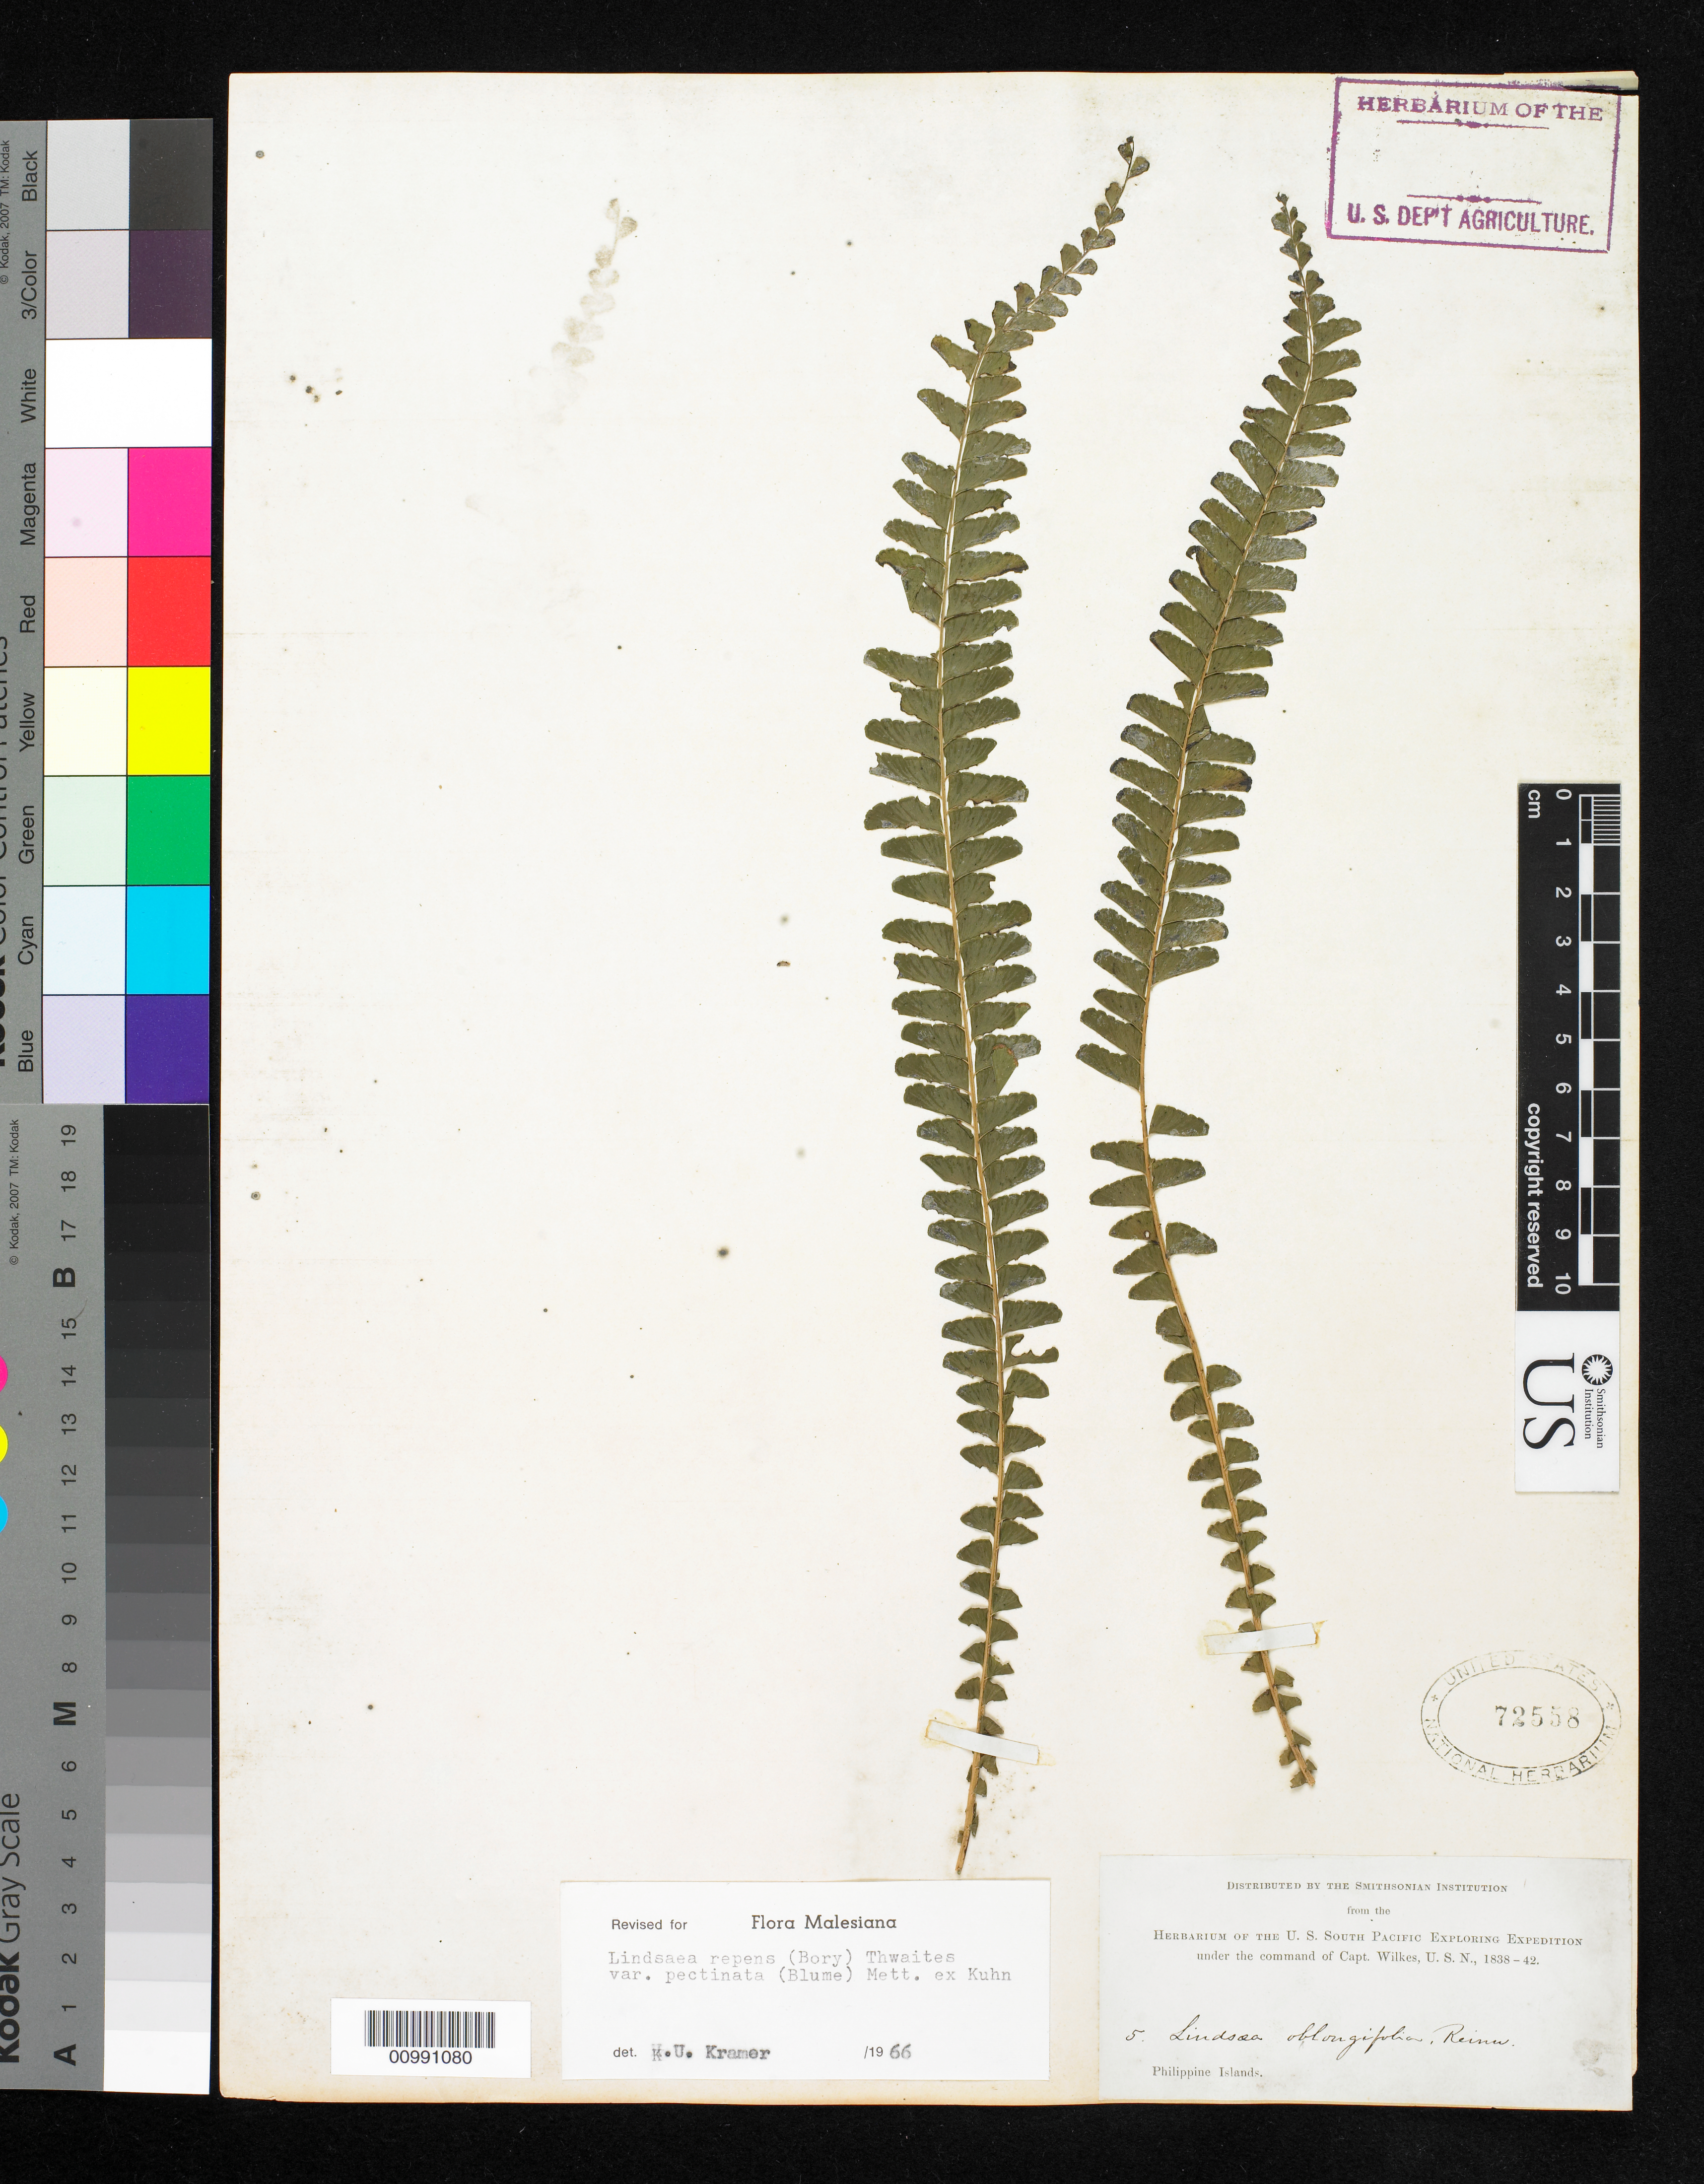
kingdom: Plantae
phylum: Tracheophyta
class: Polypodiopsida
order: Polypodiales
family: Lindsaeaceae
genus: Lindsaea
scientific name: Lindsaea repens var. pectinata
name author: (Blume) Mett.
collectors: Wilkes Explor. Exped.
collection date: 1838/1842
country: Philippines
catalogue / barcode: US 72558